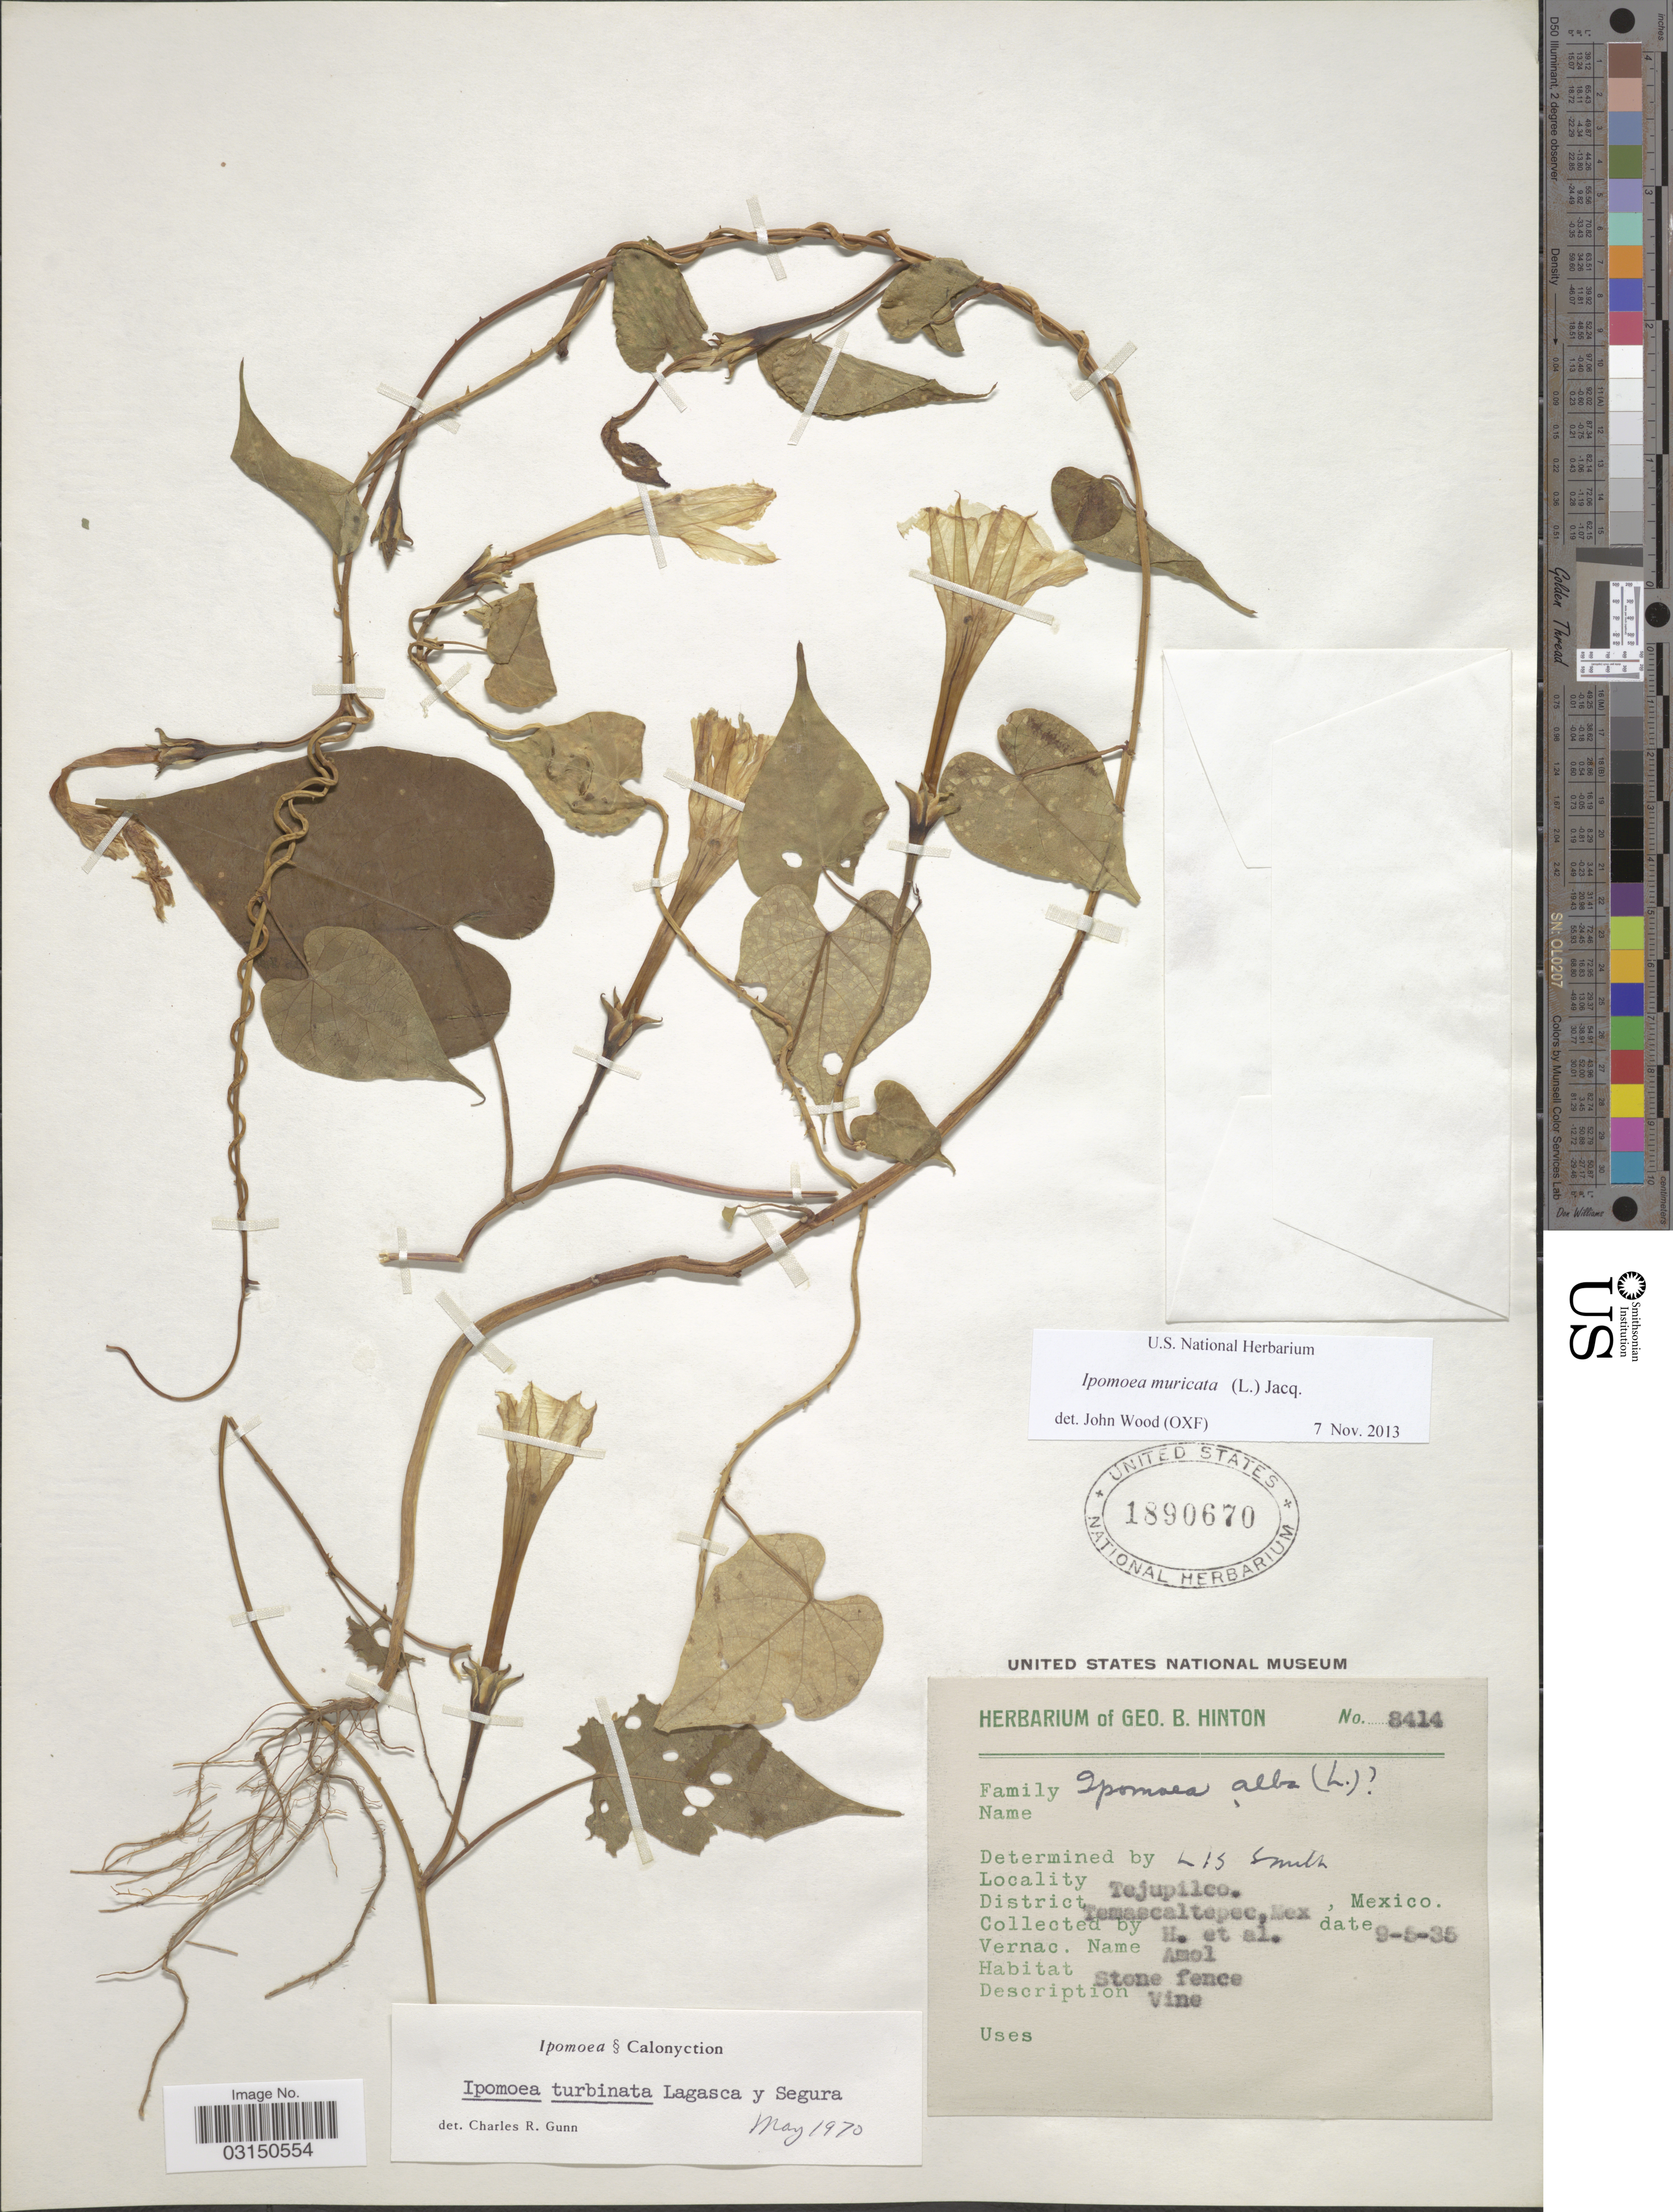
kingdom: Plantae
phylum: Tracheophyta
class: Magnoliopsida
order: Solanales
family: Convolvulaceae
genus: Ipomoea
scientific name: Ipomoea muricata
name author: (L.) Jacq.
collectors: G. B. Hinton & et al.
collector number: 8414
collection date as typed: Transcribed d/m/y: 9/5/35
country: Mexico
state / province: México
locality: Tejupilco. District Temascaltepec.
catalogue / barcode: US 1890670